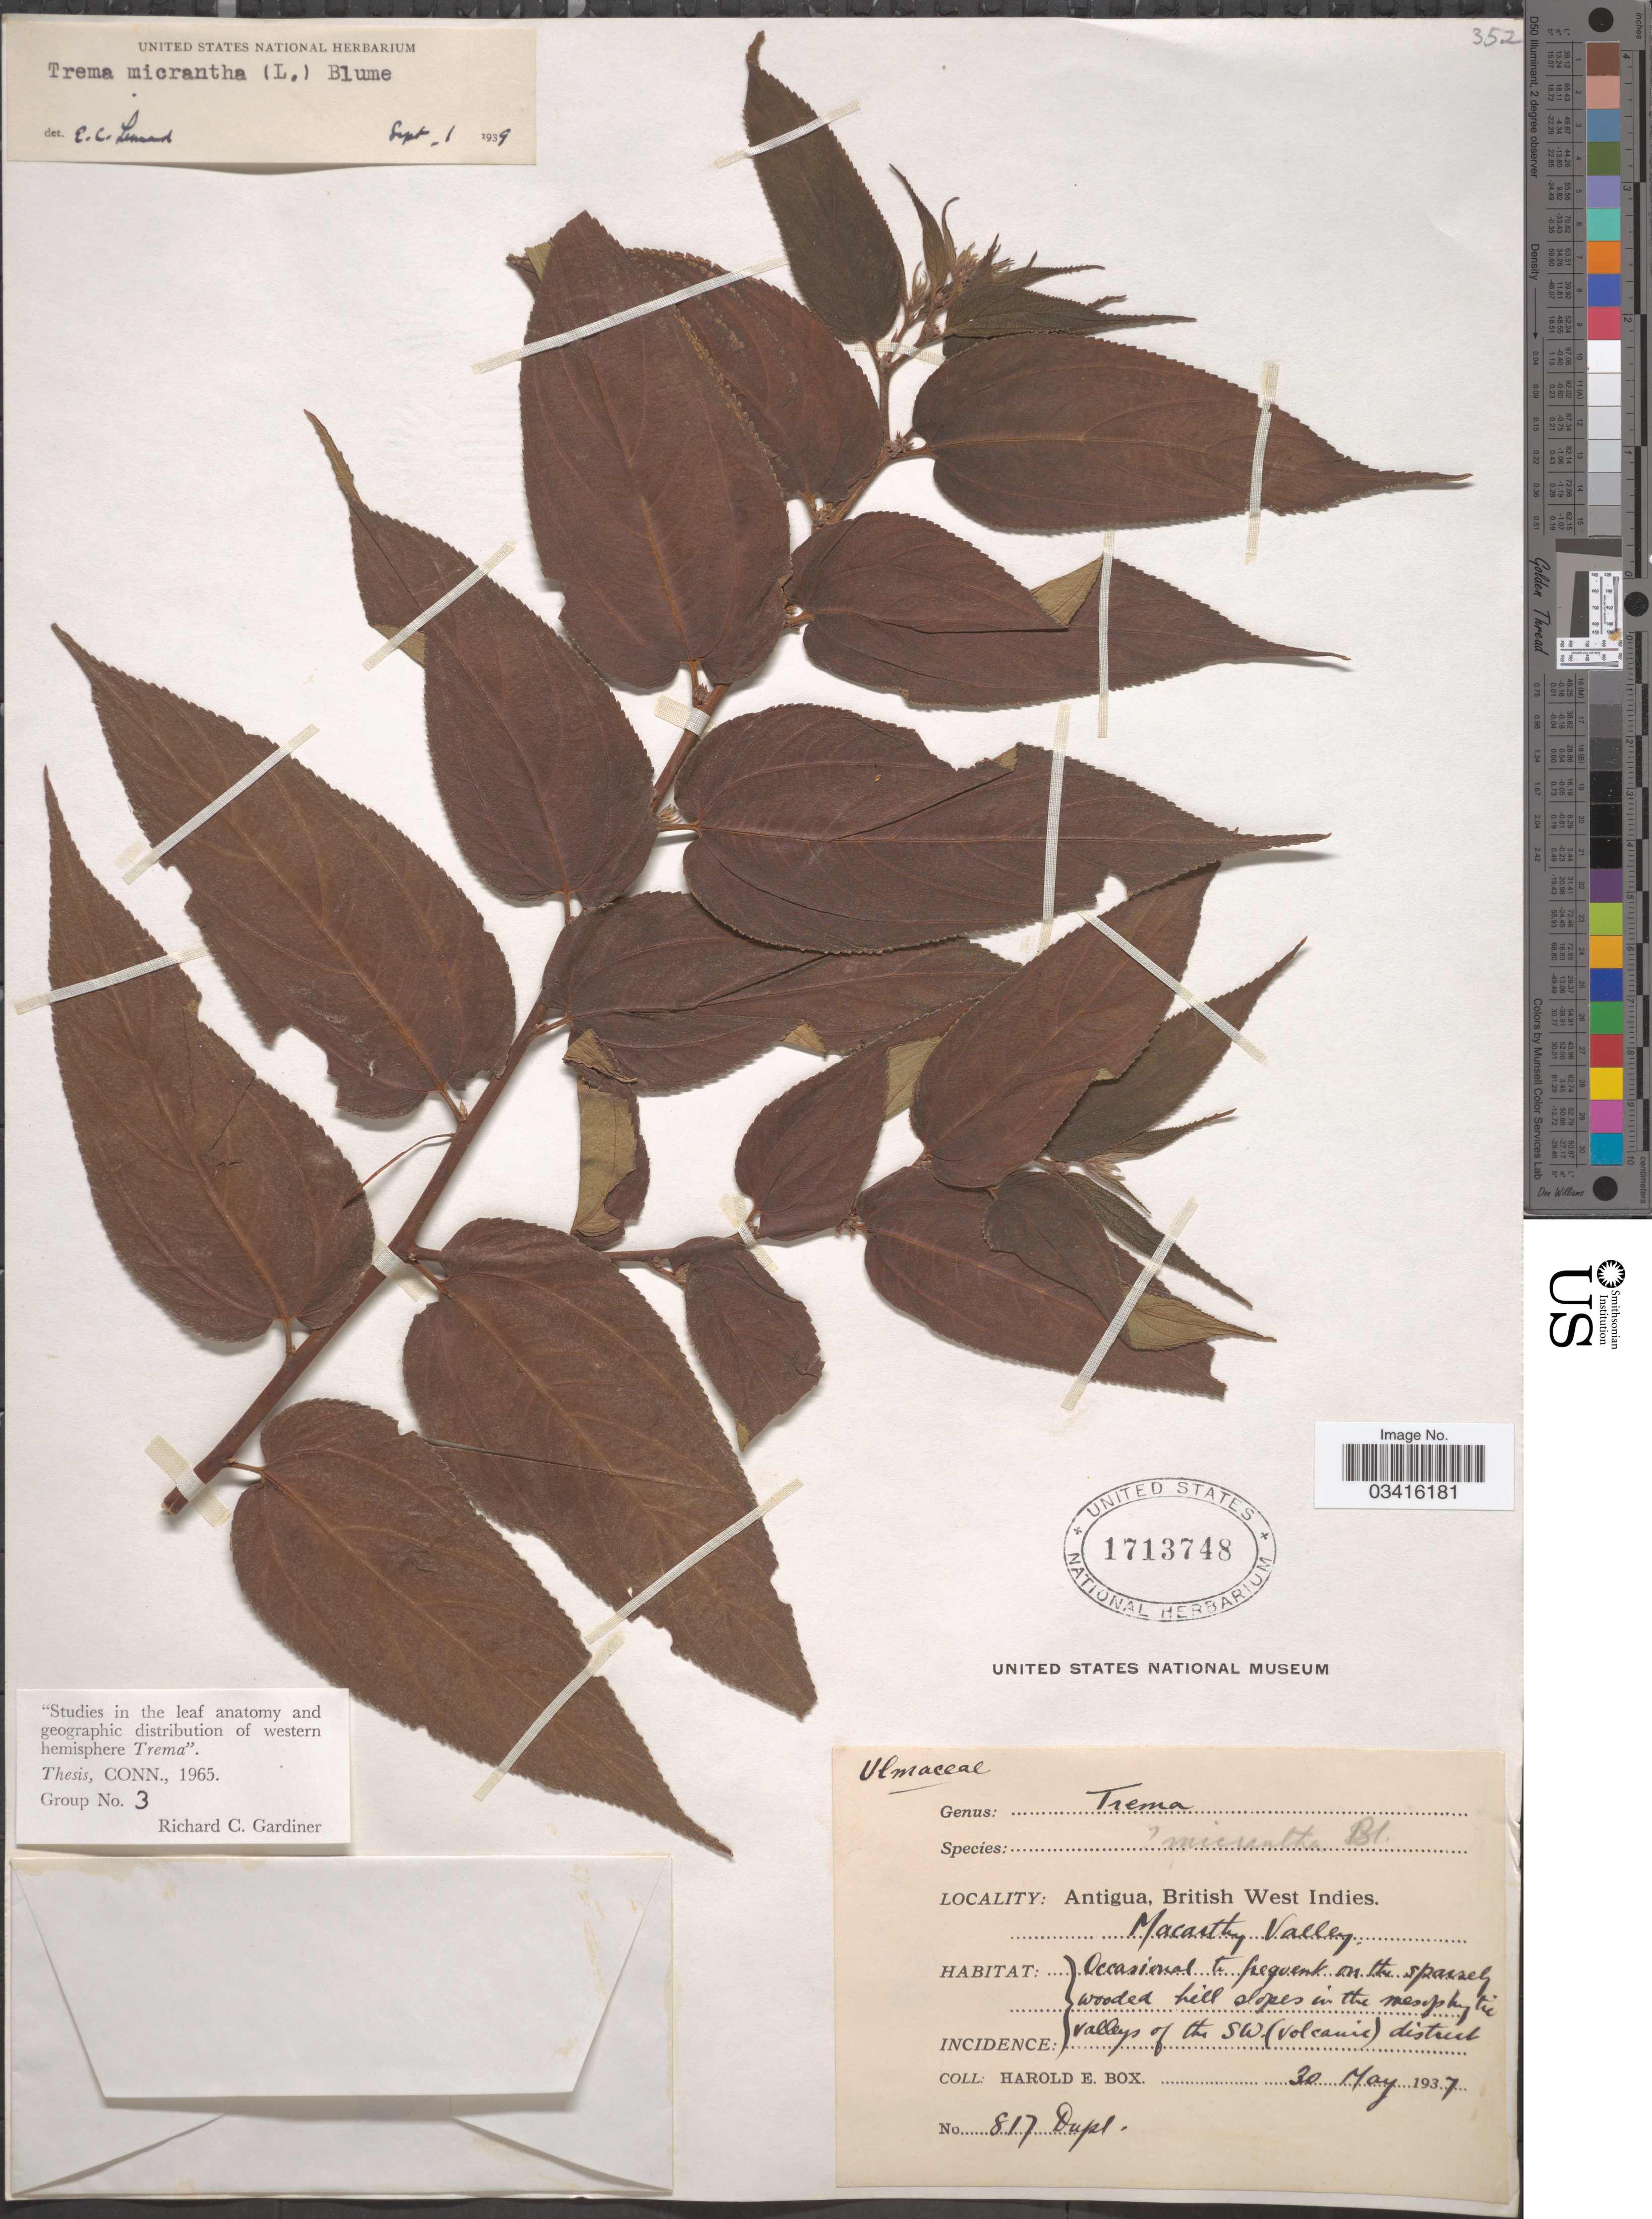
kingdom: Plantae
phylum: Tracheophyta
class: Magnoliopsida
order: Rosales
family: Cannabaceae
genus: Trema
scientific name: Trema micranthum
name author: (L.) Blume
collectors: H. E. Box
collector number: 817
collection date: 1937-05-30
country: Antigua and Barbuda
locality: Antigua. Macarthy Valley. Valleys of the SW. (Volcanic) district.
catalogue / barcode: US 1713748